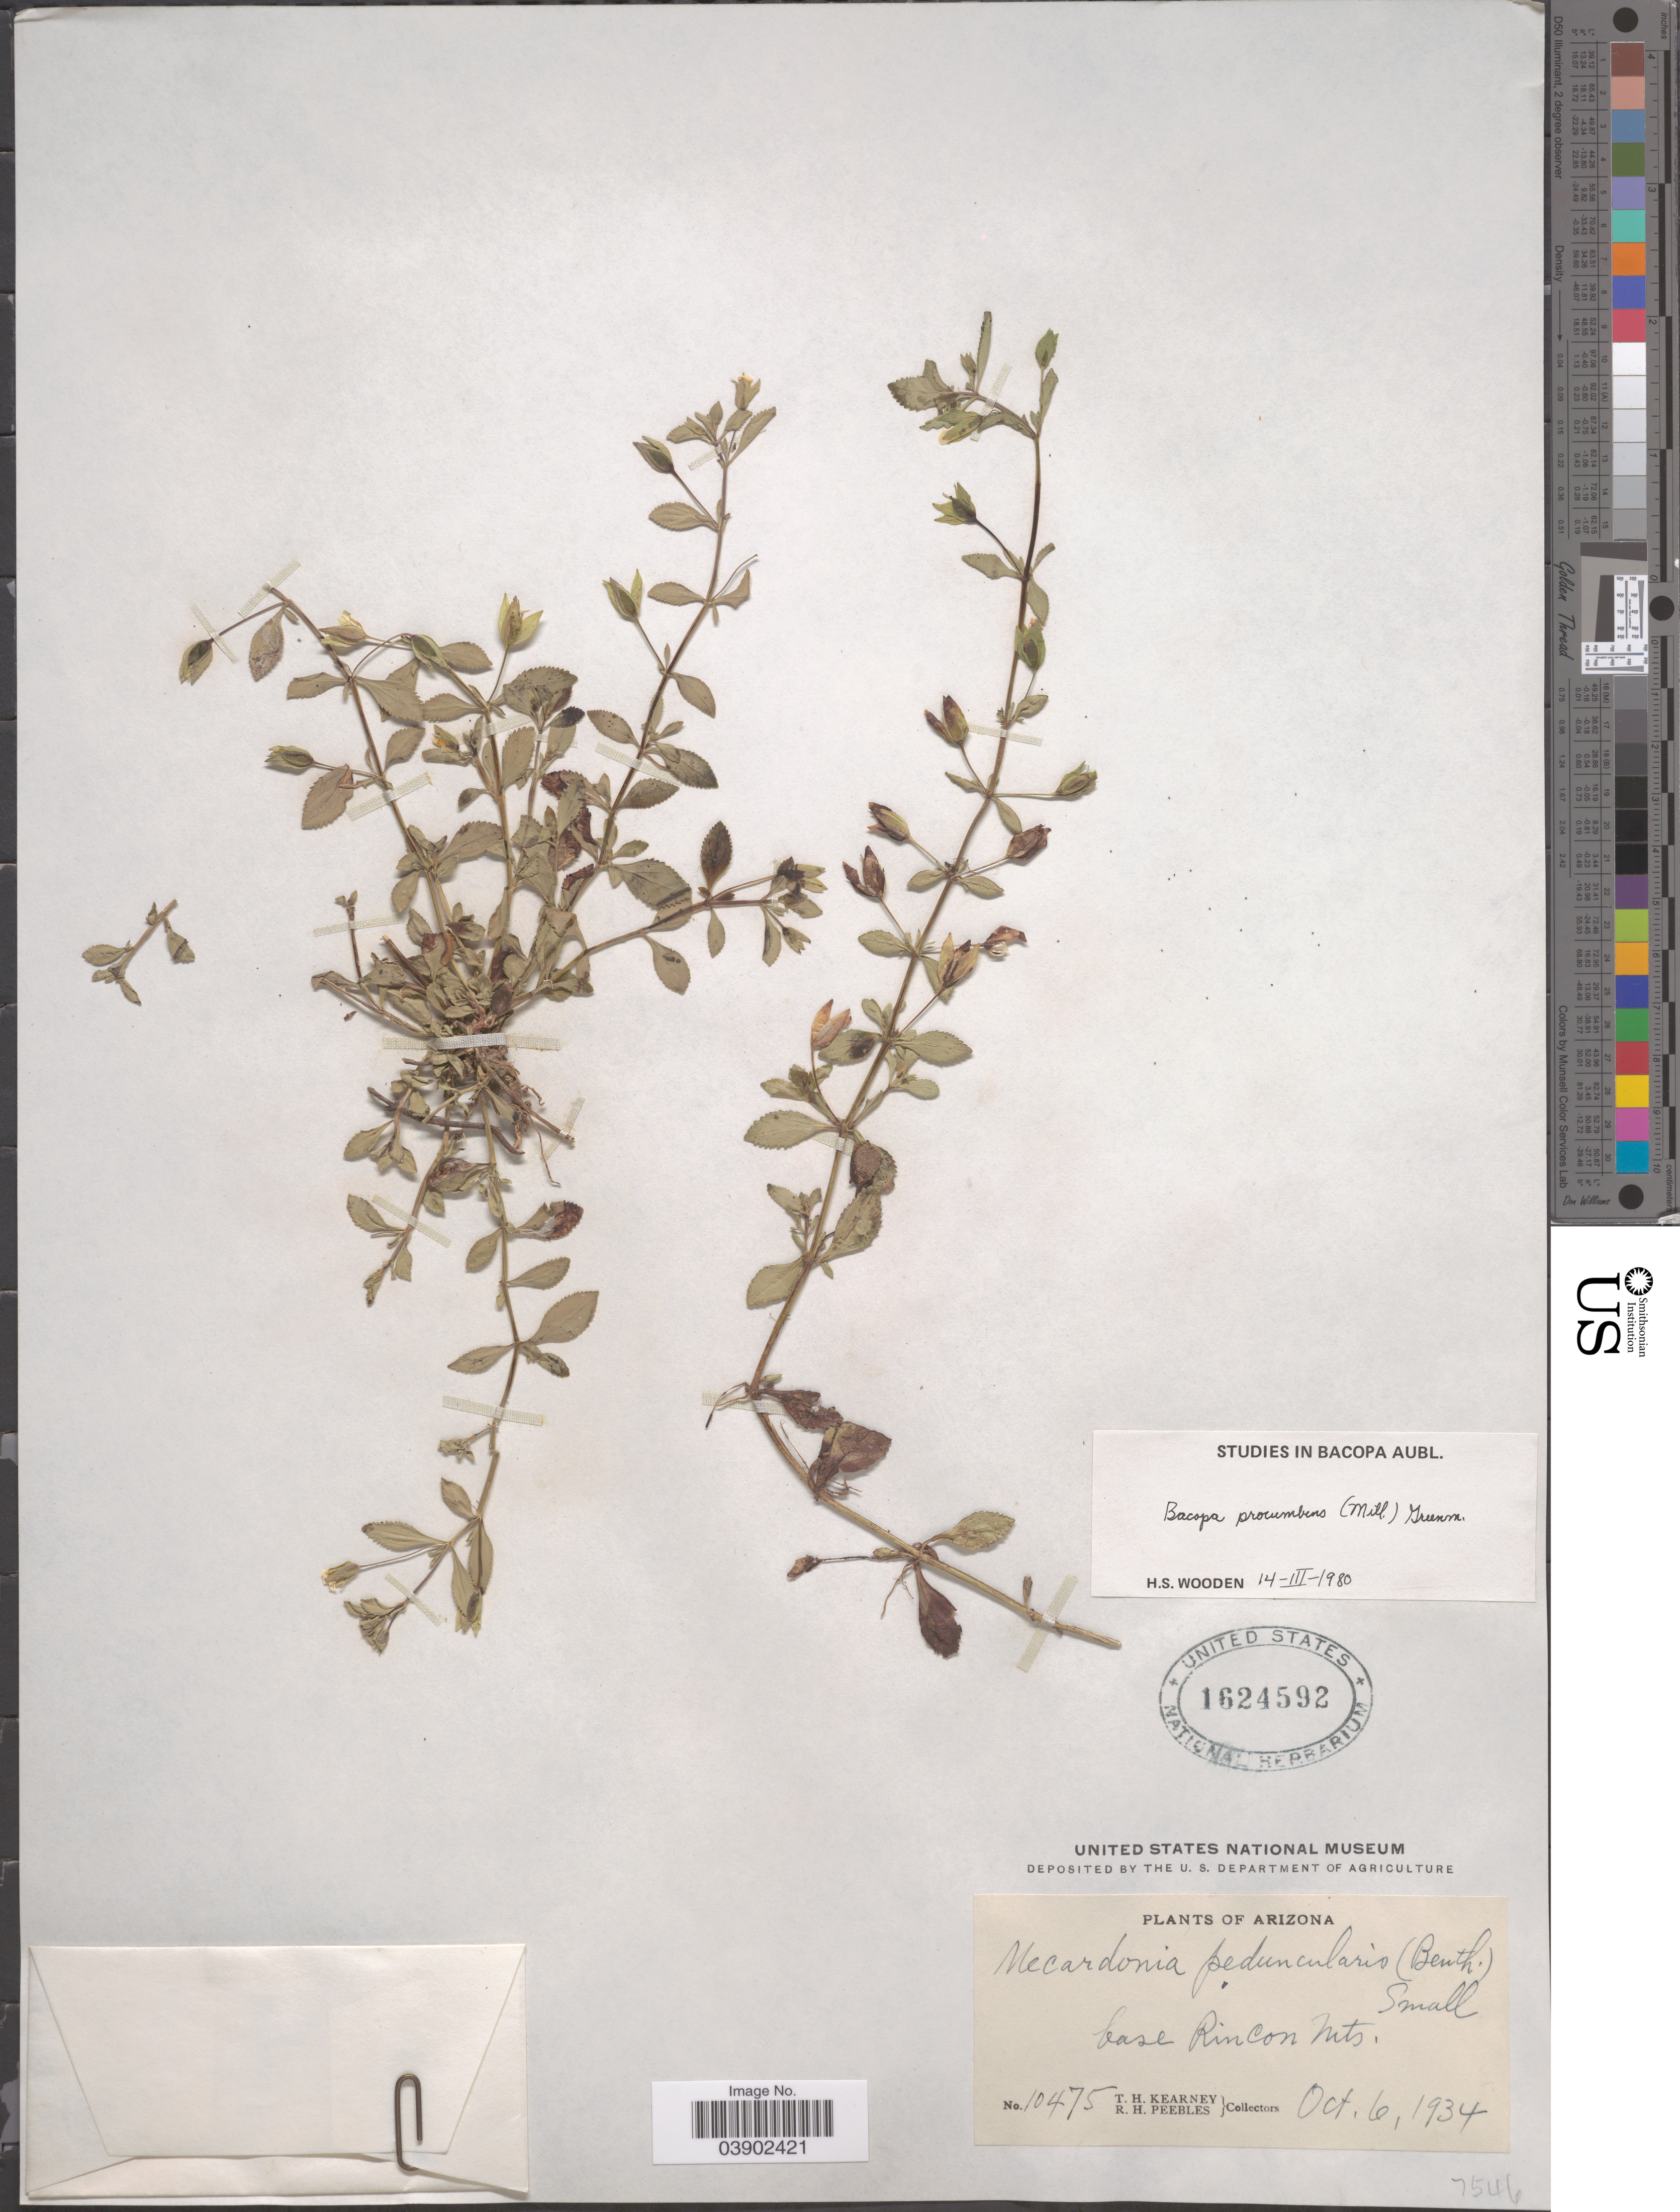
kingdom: Plantae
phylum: Tracheophyta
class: Magnoliopsida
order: Lamiales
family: Plantaginaceae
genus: Mecardonia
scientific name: Mecardonia procumbens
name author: (Mill.) Small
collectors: T. H. Kearney & R. H. Peebles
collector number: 10475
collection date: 1934-10-06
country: United States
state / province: Arizona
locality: Base Rincon Mts.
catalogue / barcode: US 1624592